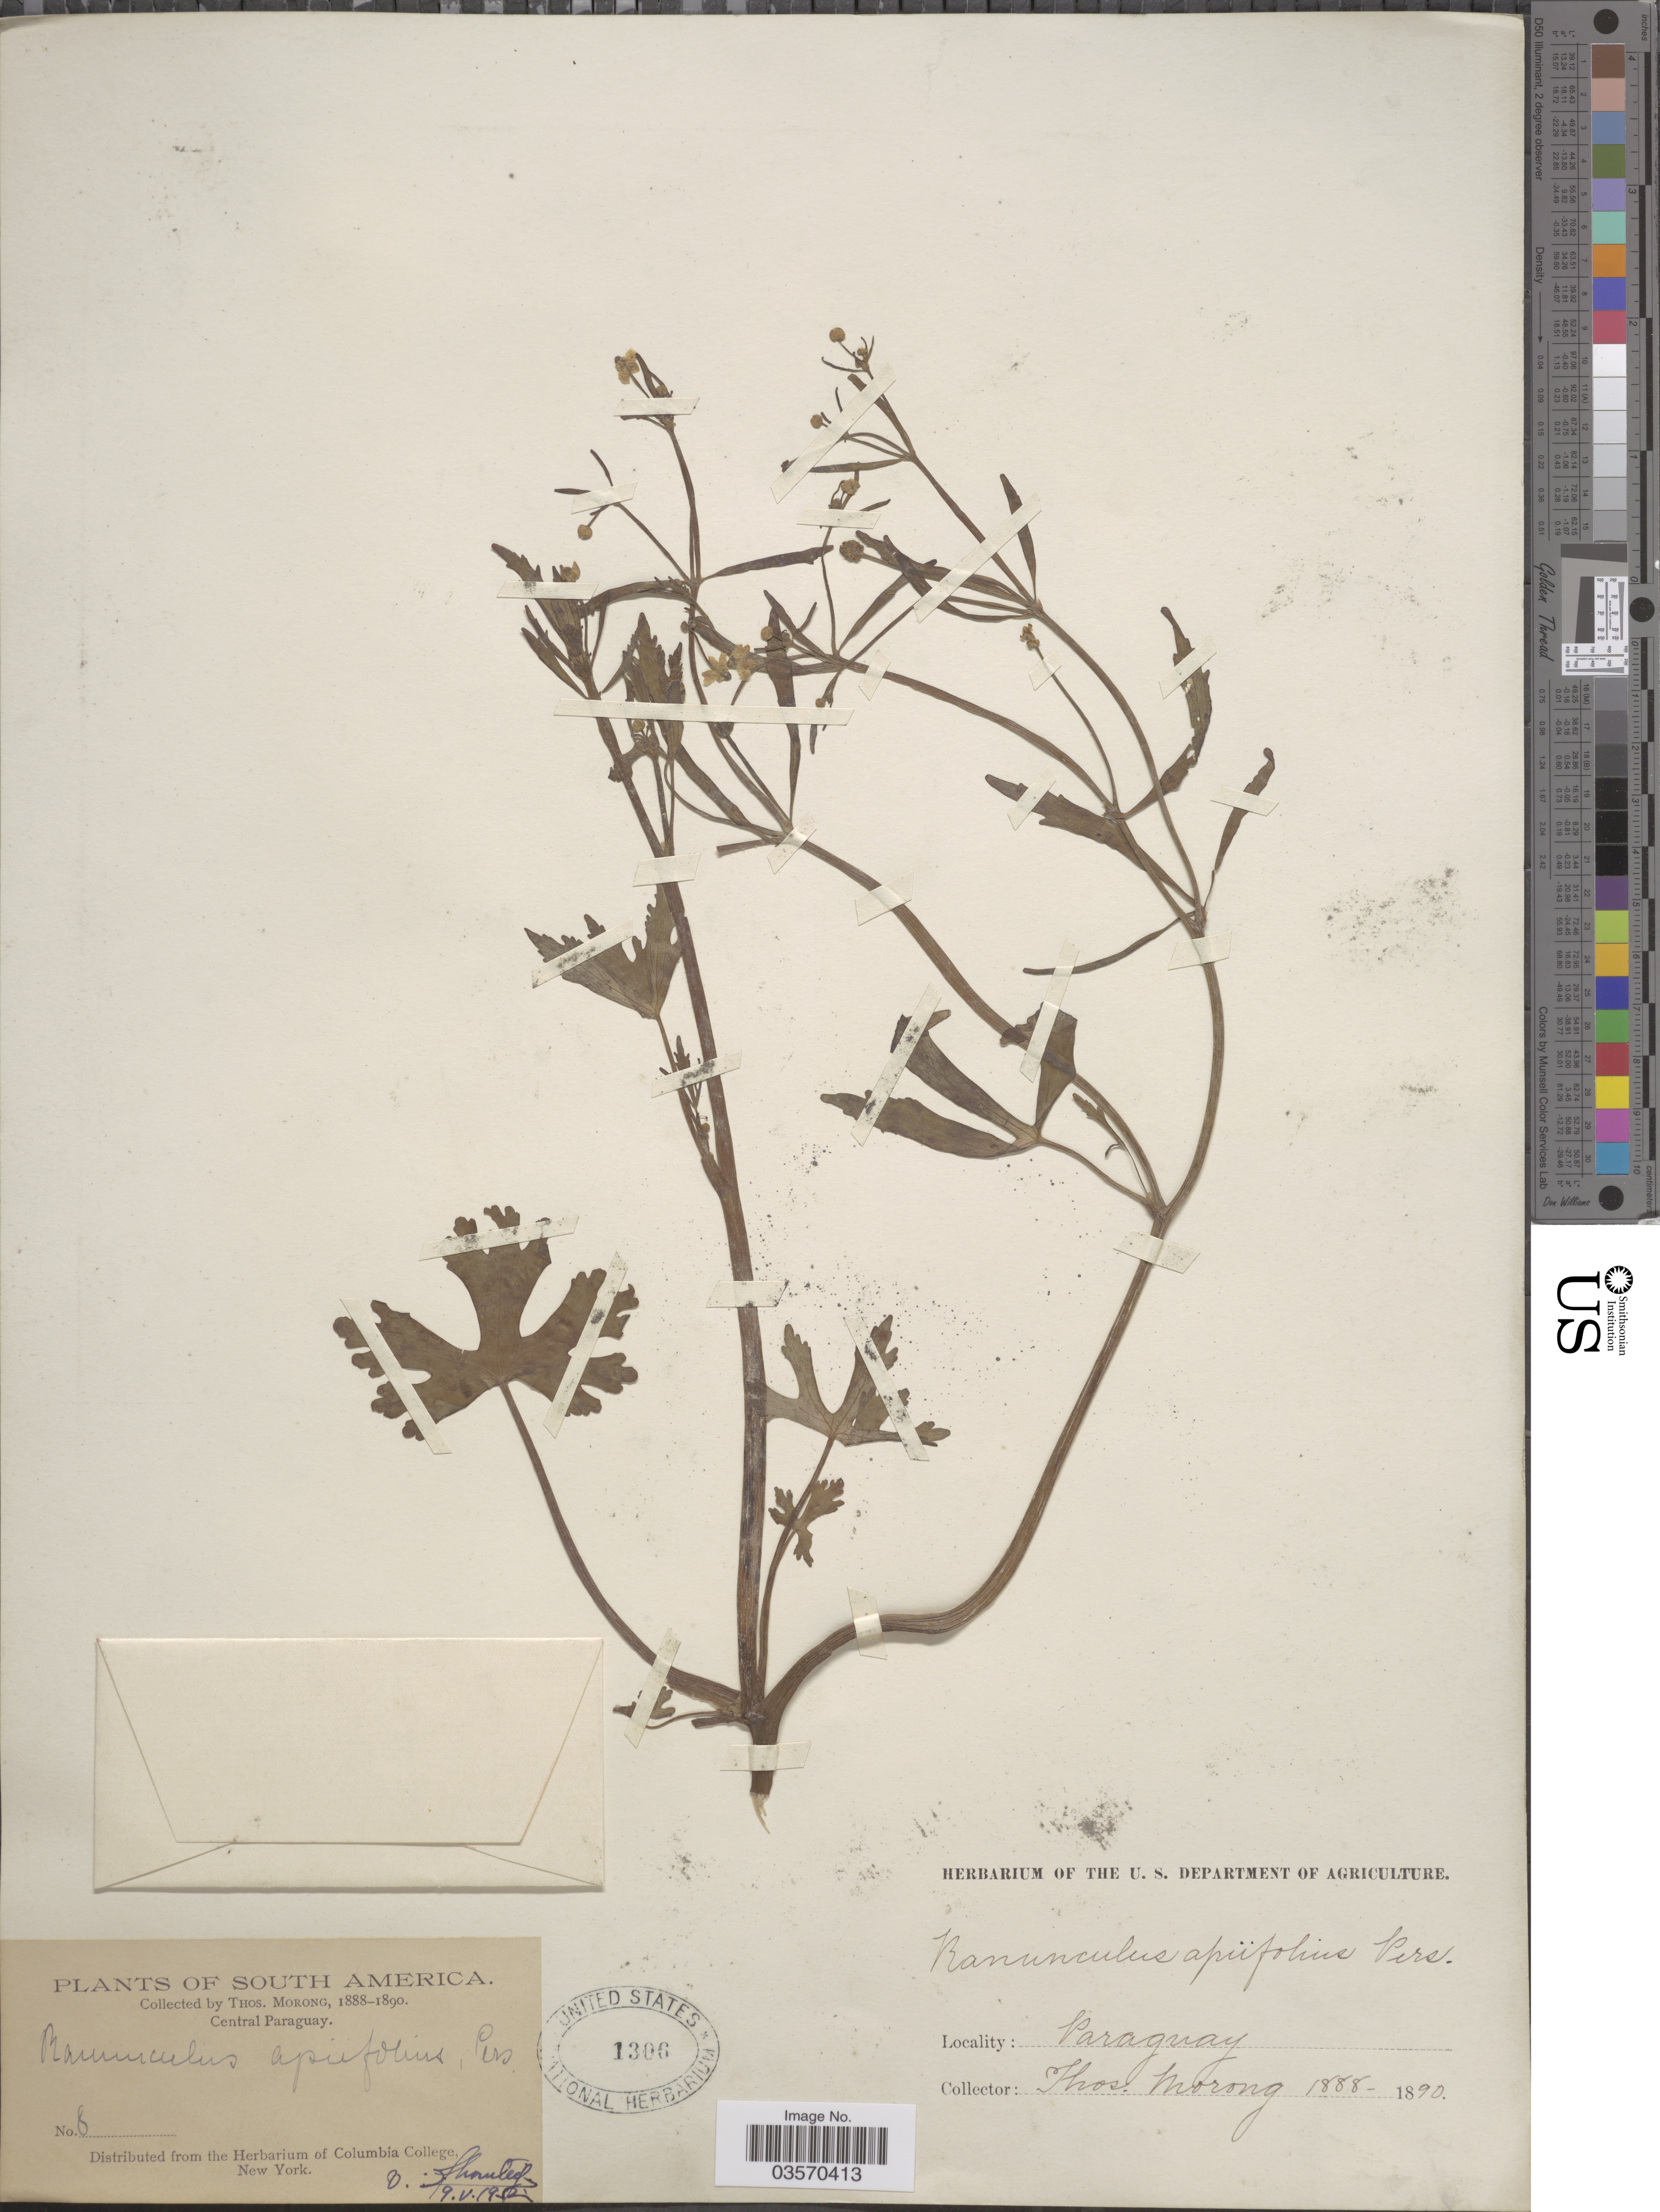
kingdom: Plantae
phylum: Tracheophyta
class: Magnoliopsida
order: Ranunculales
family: Ranunculaceae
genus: Ranunculus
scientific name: Ranunculus apiifolius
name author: Pers.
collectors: ex herb. T. Morong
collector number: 8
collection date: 1888/1890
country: Paraguay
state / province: Central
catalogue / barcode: US 1306